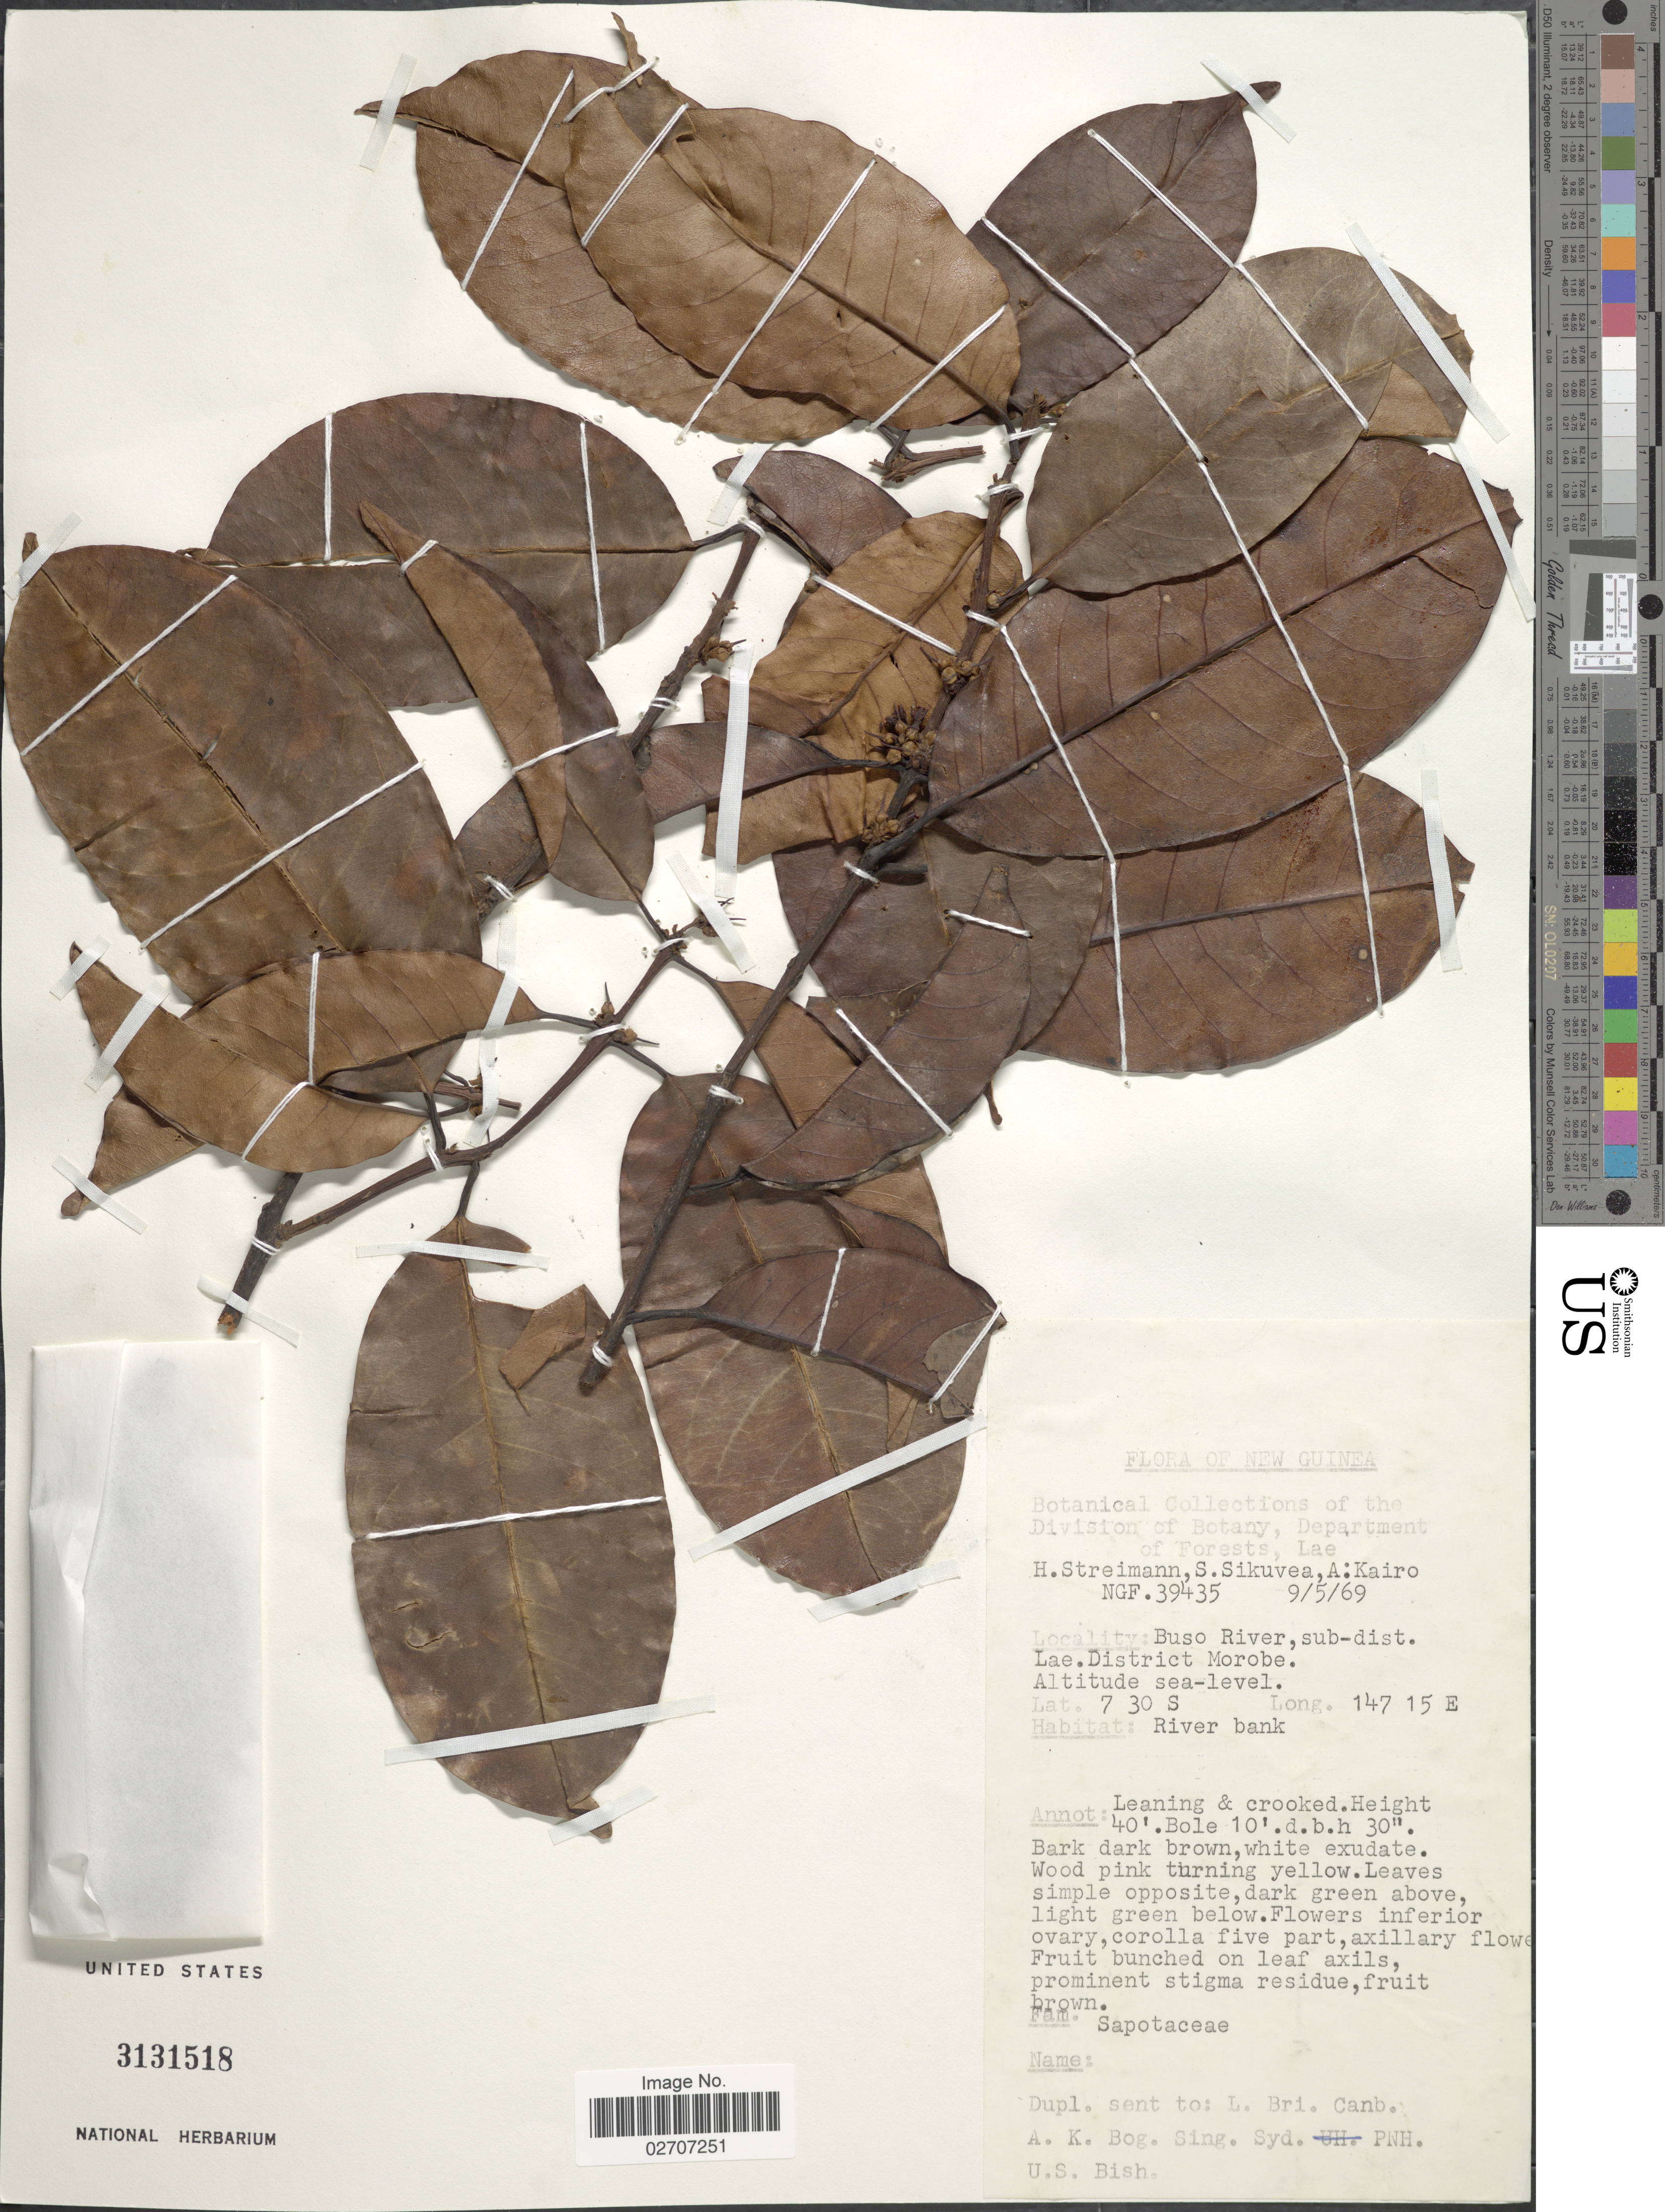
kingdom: Plantae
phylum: Tracheophyta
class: Magnoliopsida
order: Ericales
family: Sapotaceae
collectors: H. Streimann, S. Sikuvea & A. Kairo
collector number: NGF 39435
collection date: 1969-05-09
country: Papua New Guinea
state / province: Morobe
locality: New Guinea, Buso River, sub-dist. Lae. District Morobe.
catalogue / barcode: US 3131518